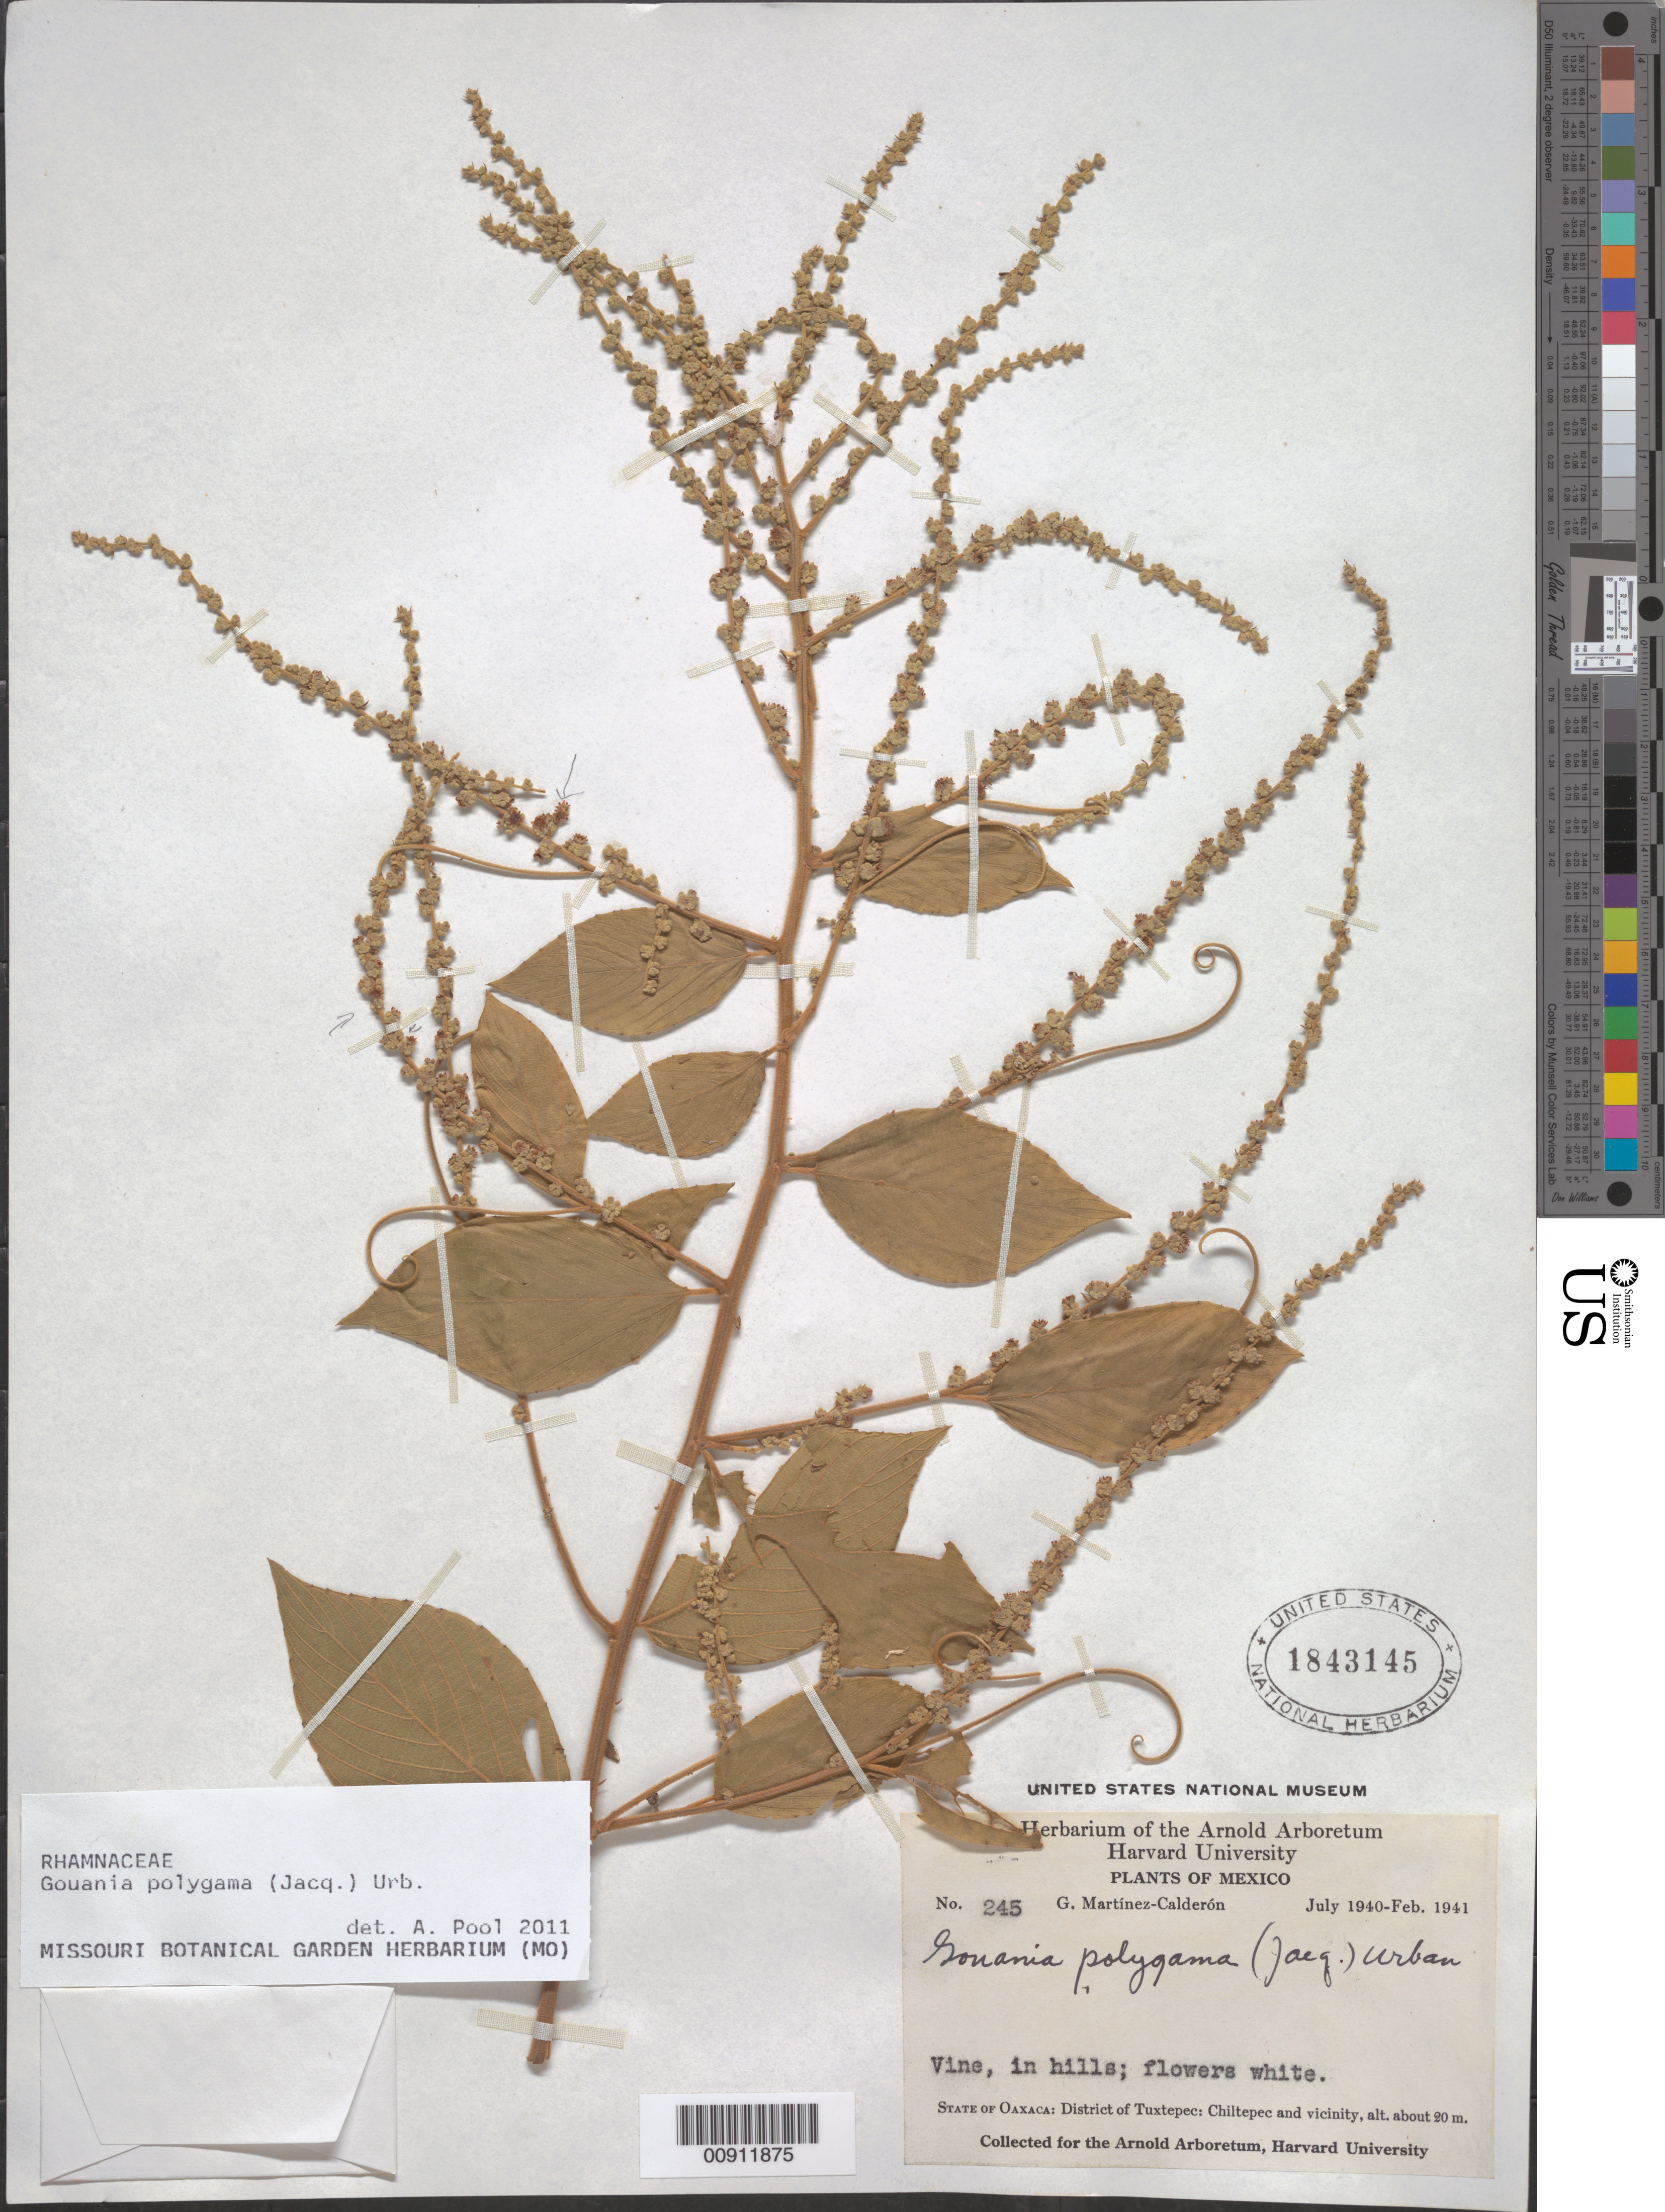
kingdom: Plantae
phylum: Tracheophyta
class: Magnoliopsida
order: Rosales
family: Rhamnaceae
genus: Gouania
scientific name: Gouania polygama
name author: (Jacq.) Urb.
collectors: G. Martinez-C.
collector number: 245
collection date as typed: Jul 1940 to -- Feb 1941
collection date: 1940-07/1941-02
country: Mexico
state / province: Oaxaca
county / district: Tuxtepec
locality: State of Oaxaca: District of Tuxtepec: Chiltepec and vicinity.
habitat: In hills.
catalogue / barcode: US 1843145